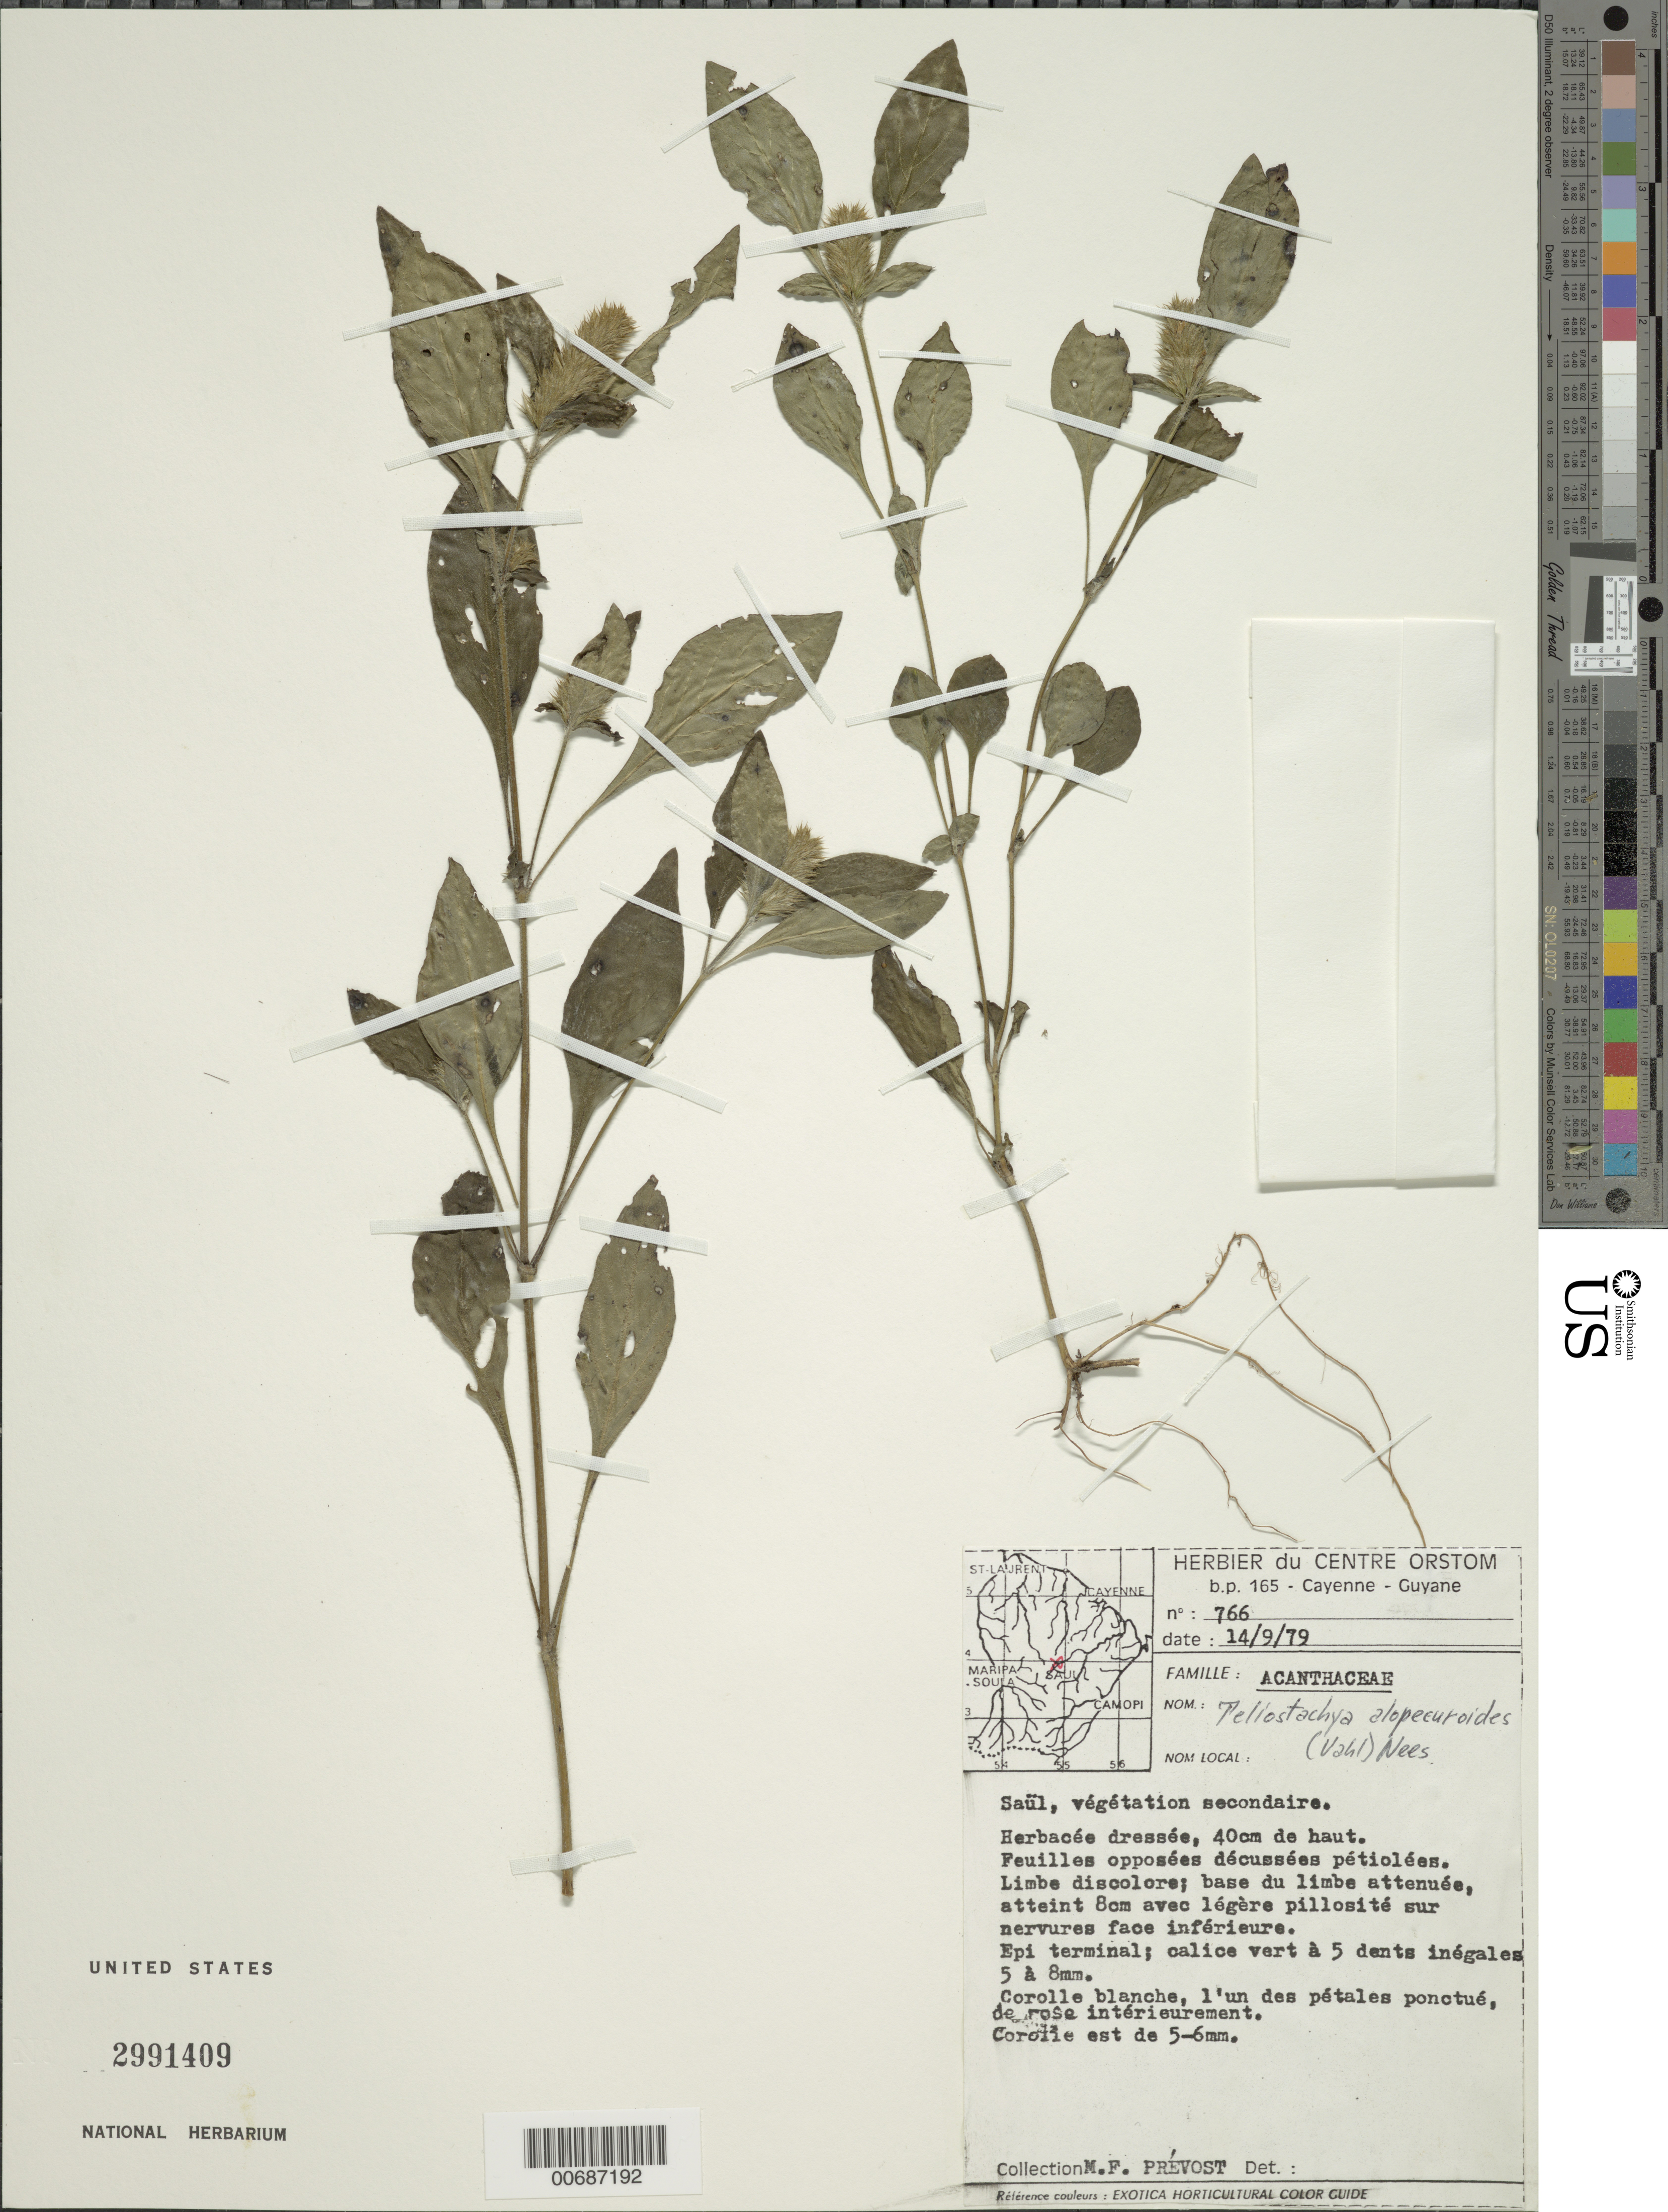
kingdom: Plantae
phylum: Tracheophyta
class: Magnoliopsida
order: Lamiales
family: Acanthaceae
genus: Teliostachya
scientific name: Teliostachya alopecuroidea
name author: (Vahl) Nees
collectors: M.-F. Prévost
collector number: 766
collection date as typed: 14-Sep-79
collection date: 1979-09-14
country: French Guiana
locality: Saül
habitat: Secondary vegetation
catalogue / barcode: US 2991409